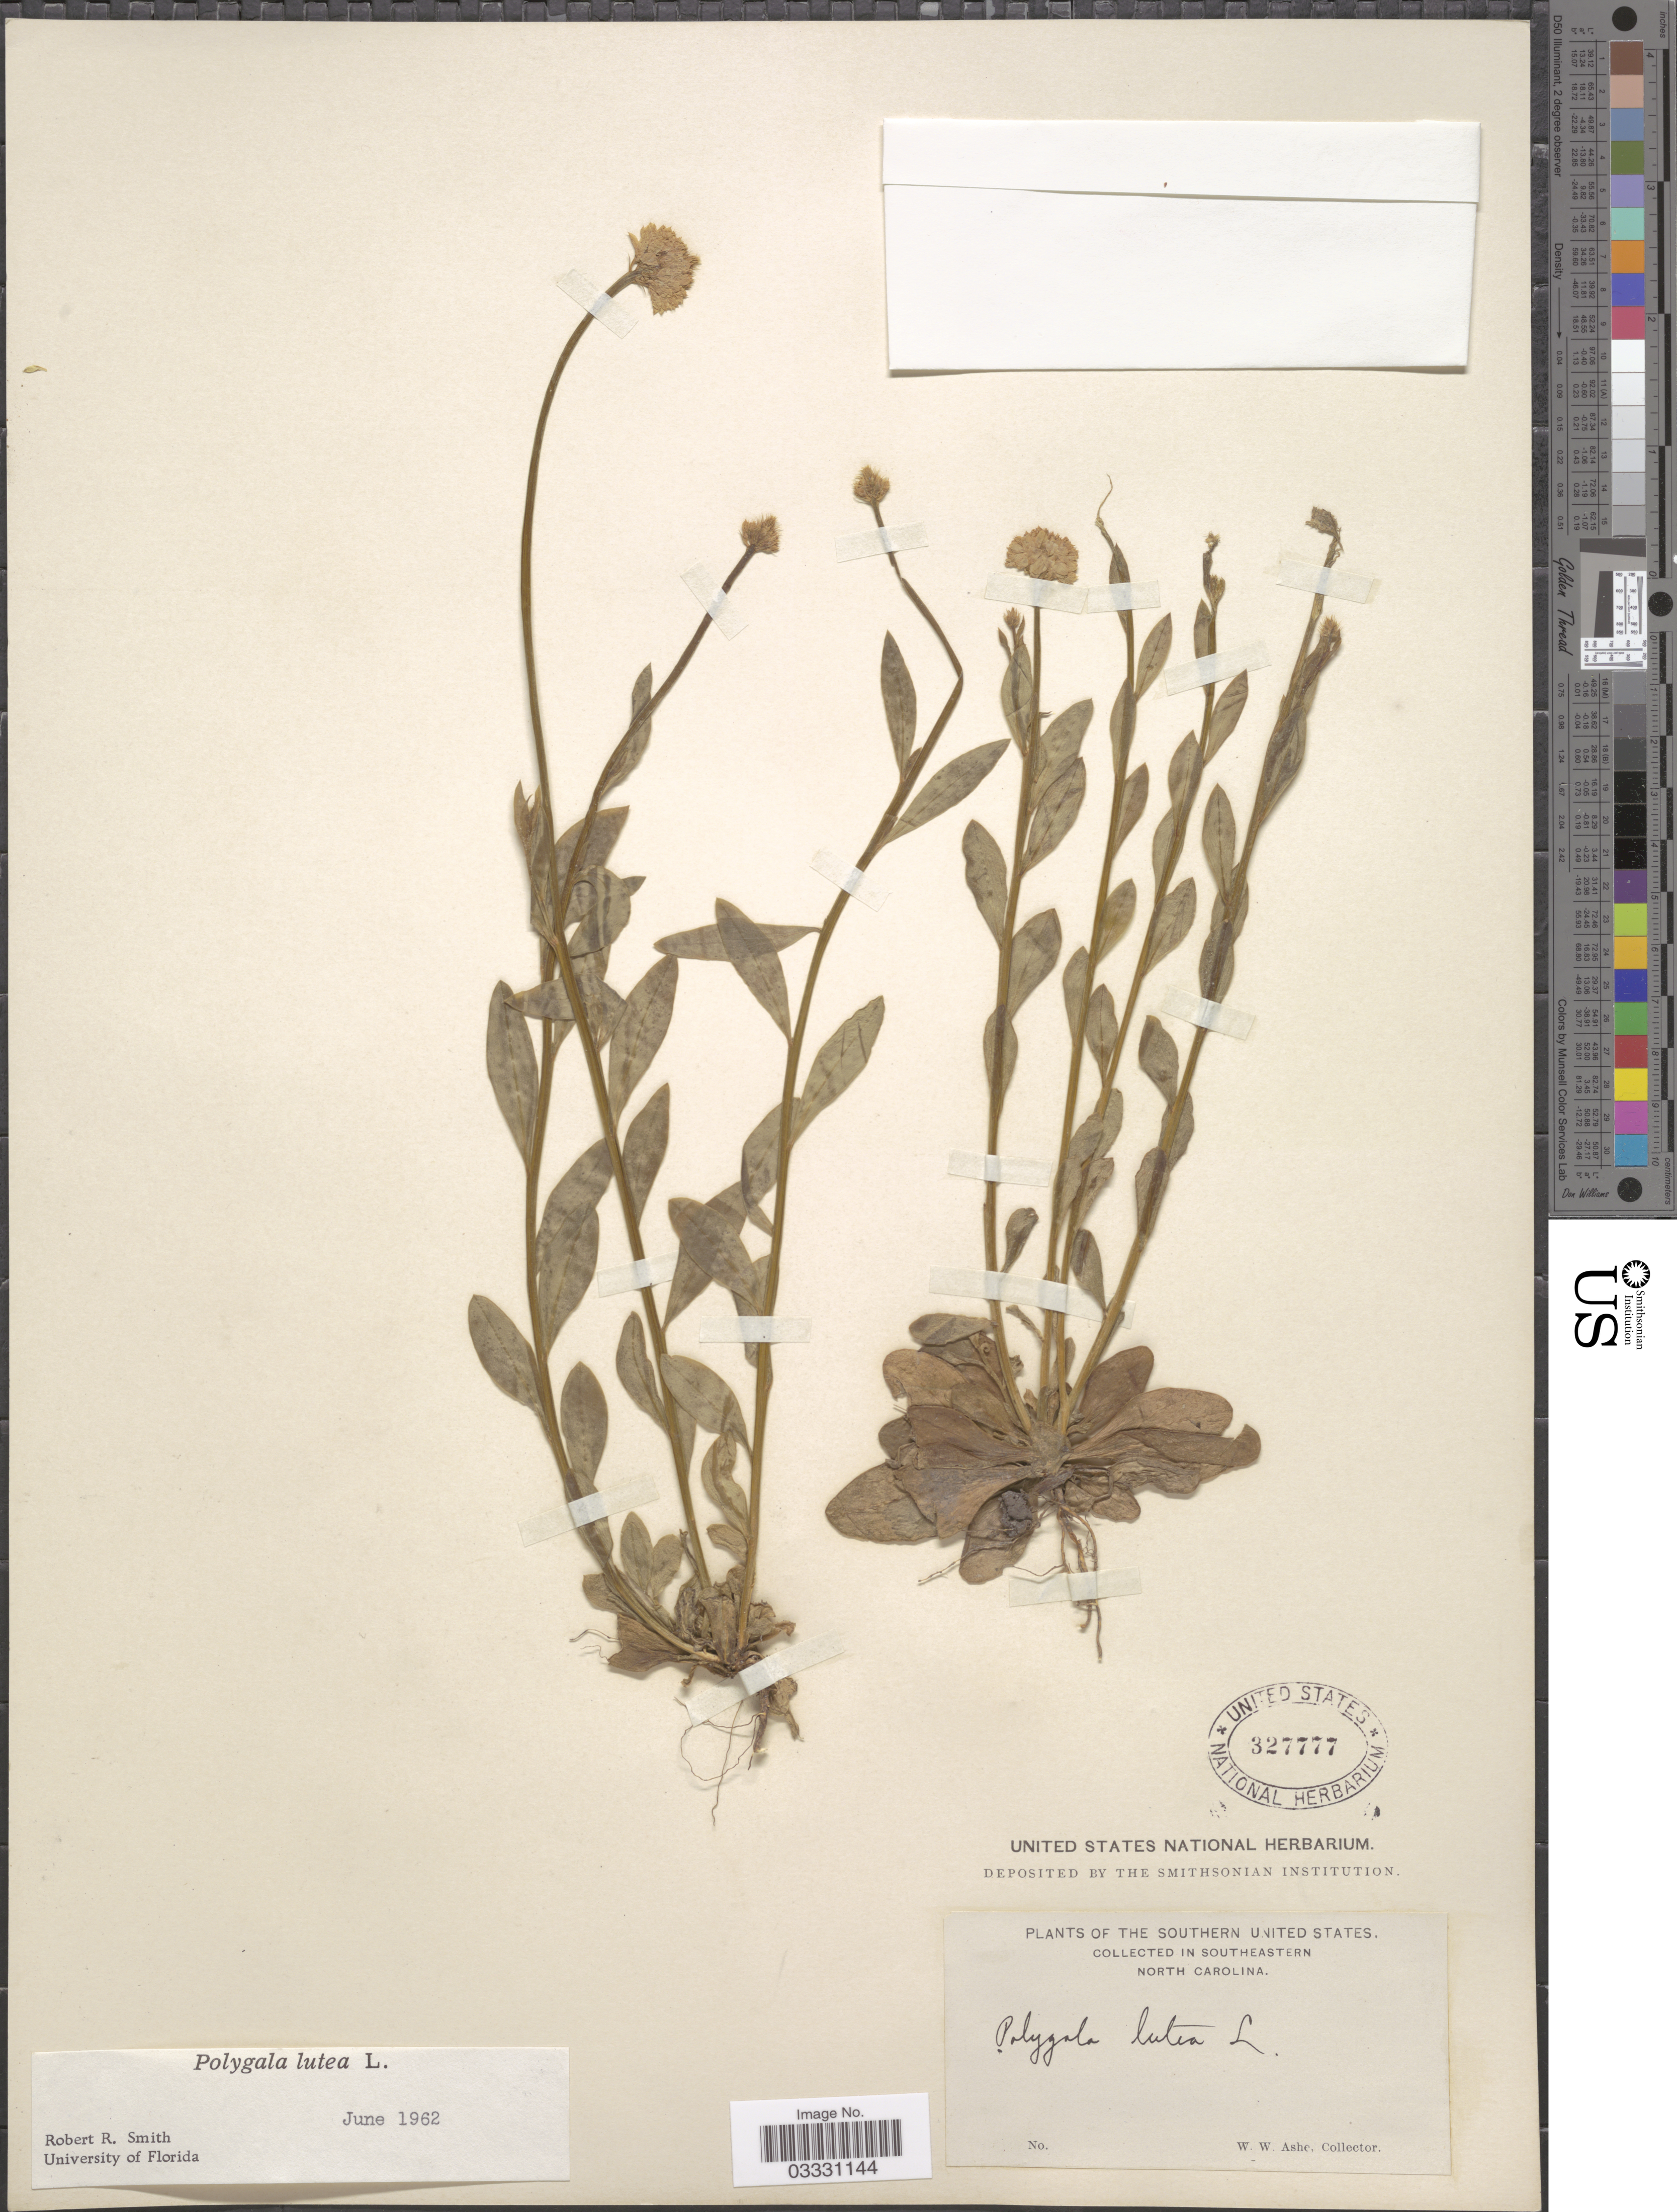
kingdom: Plantae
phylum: Tracheophyta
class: Magnoliopsida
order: Fabales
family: Polygalaceae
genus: Polygala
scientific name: Polygala lutea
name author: L.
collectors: W. W. Ashe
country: United States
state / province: North Carolina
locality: Southern United States. In Southeastern North Carolina.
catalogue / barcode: US 327777